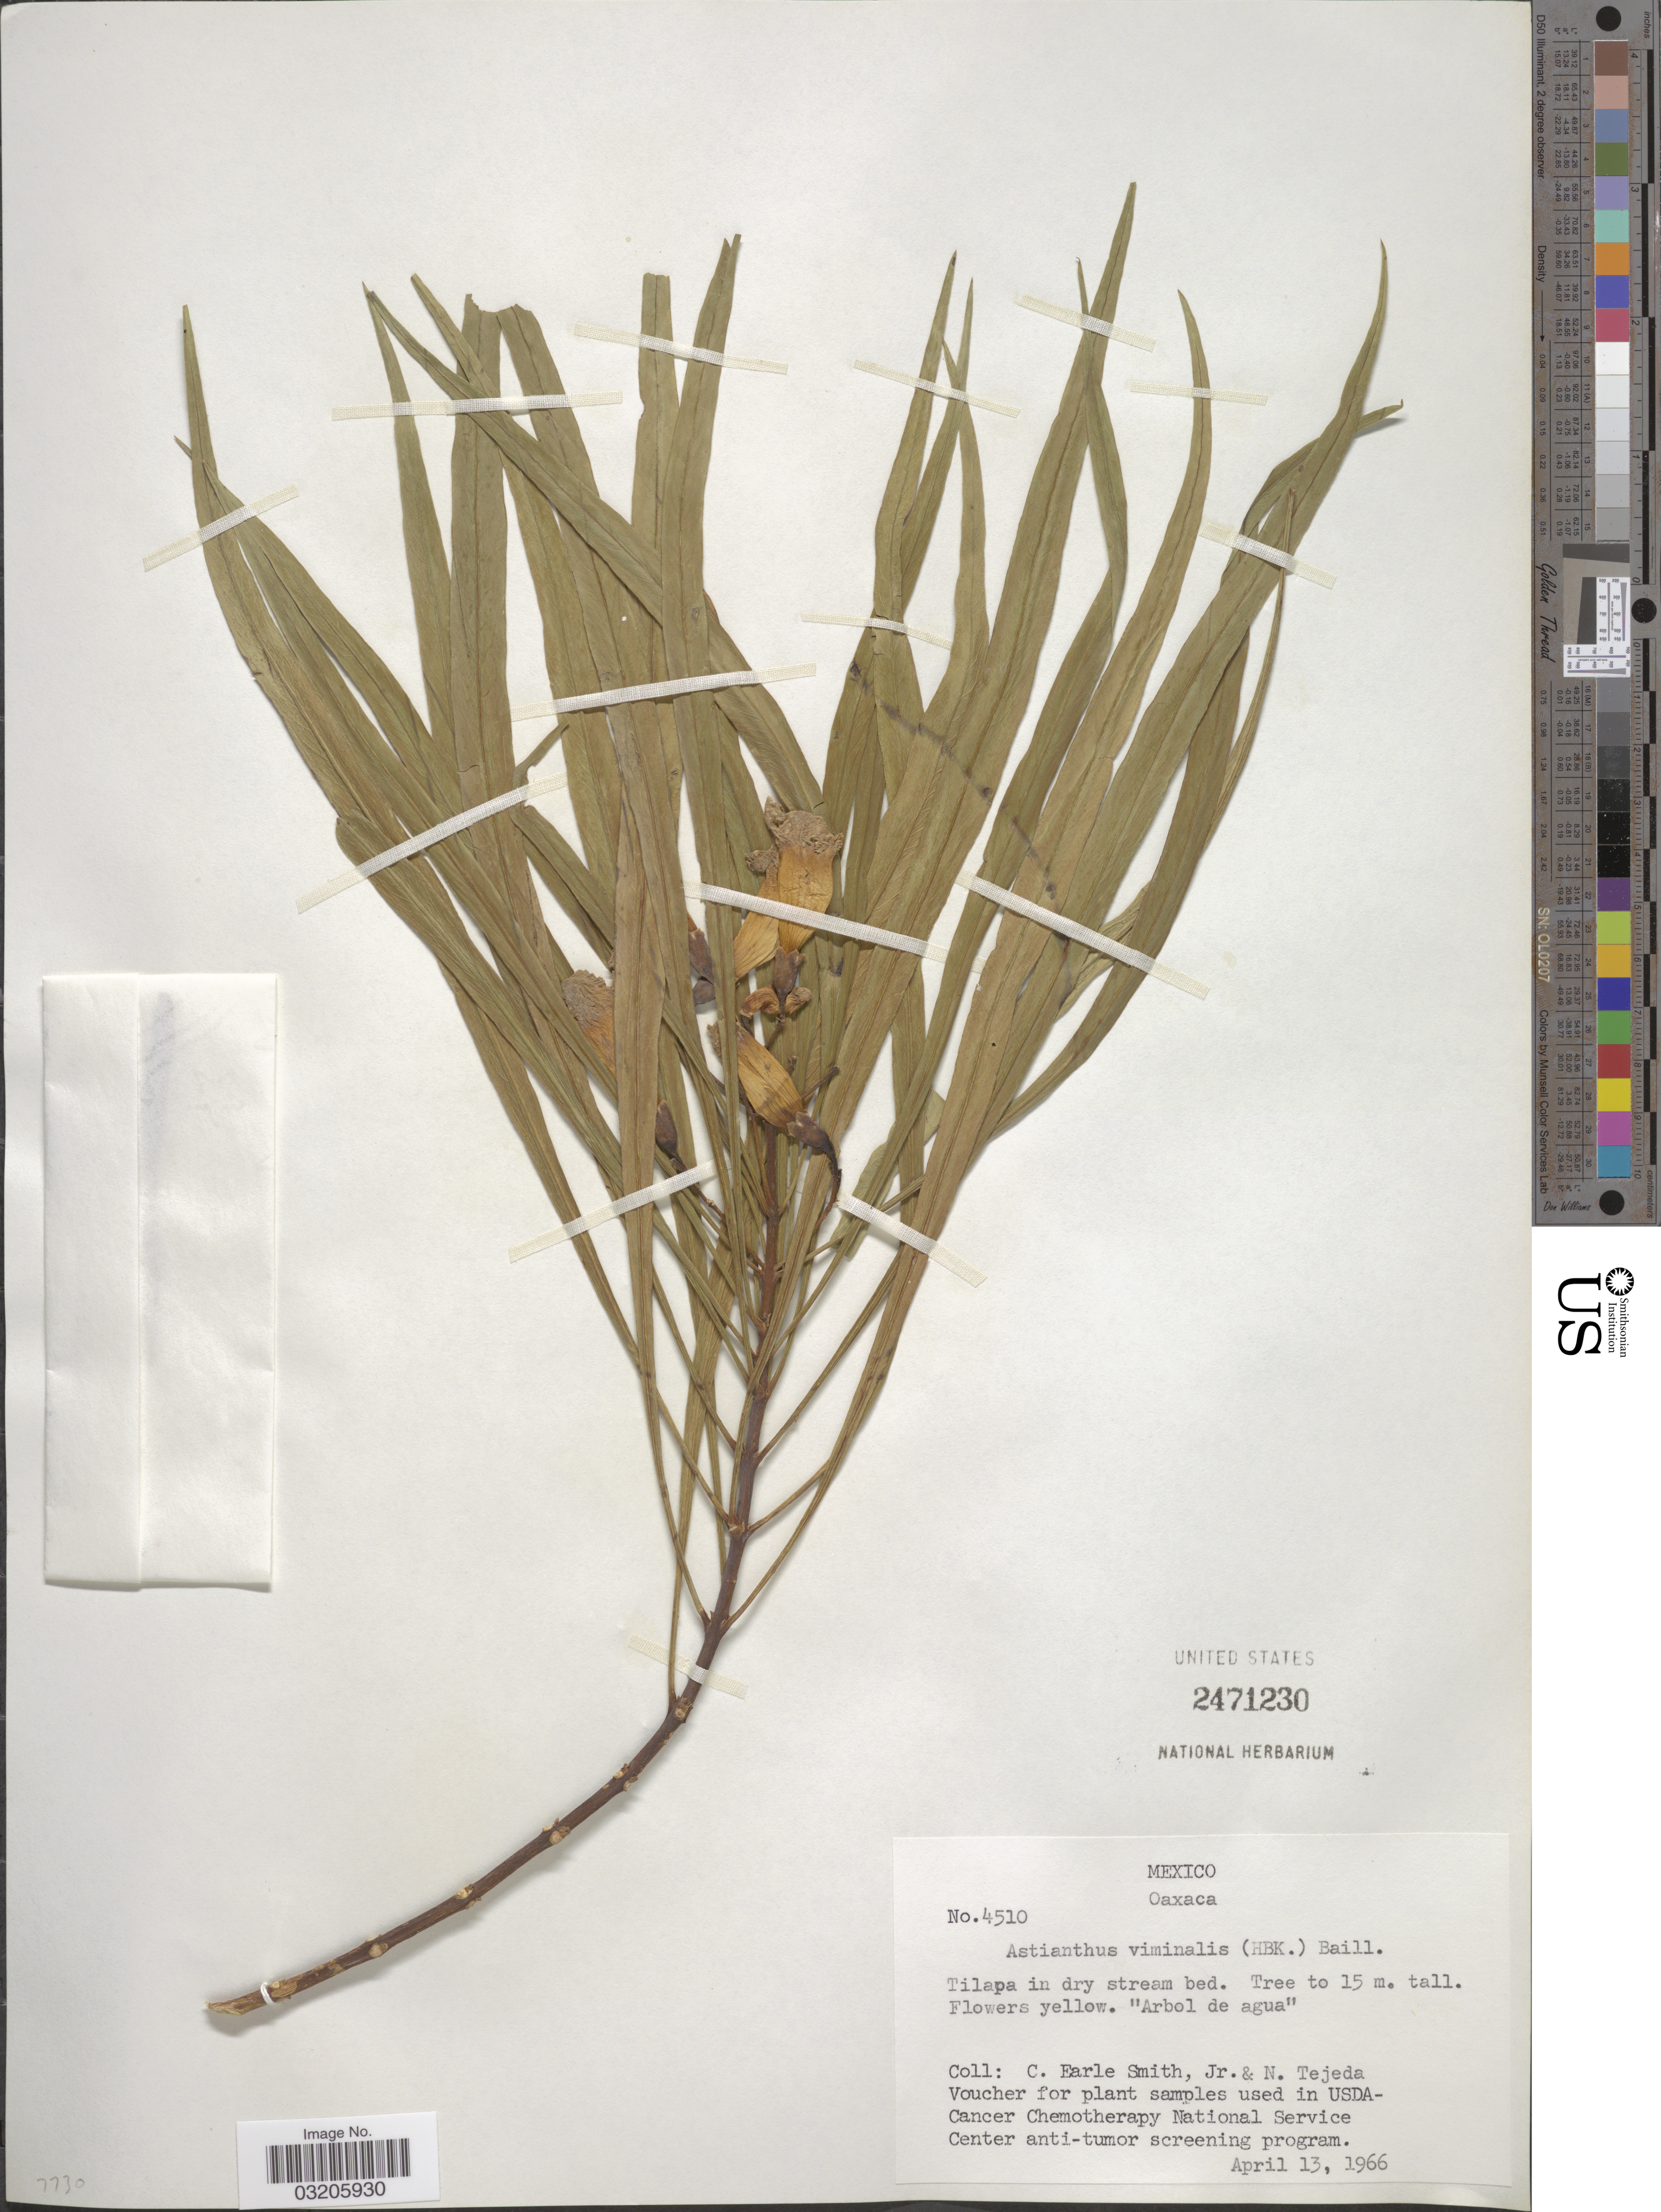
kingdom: Plantae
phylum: Tracheophyta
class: Magnoliopsida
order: Lamiales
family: Bignoniaceae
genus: Astianthus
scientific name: Astianthus viminalis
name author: (Kunth) Baill.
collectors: C. E. Smith Jr. & N. Tejeda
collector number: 4510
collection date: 1966-04-13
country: Mexico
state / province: Oaxaca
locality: Tilapa in dry stream bed.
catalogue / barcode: US 2471230